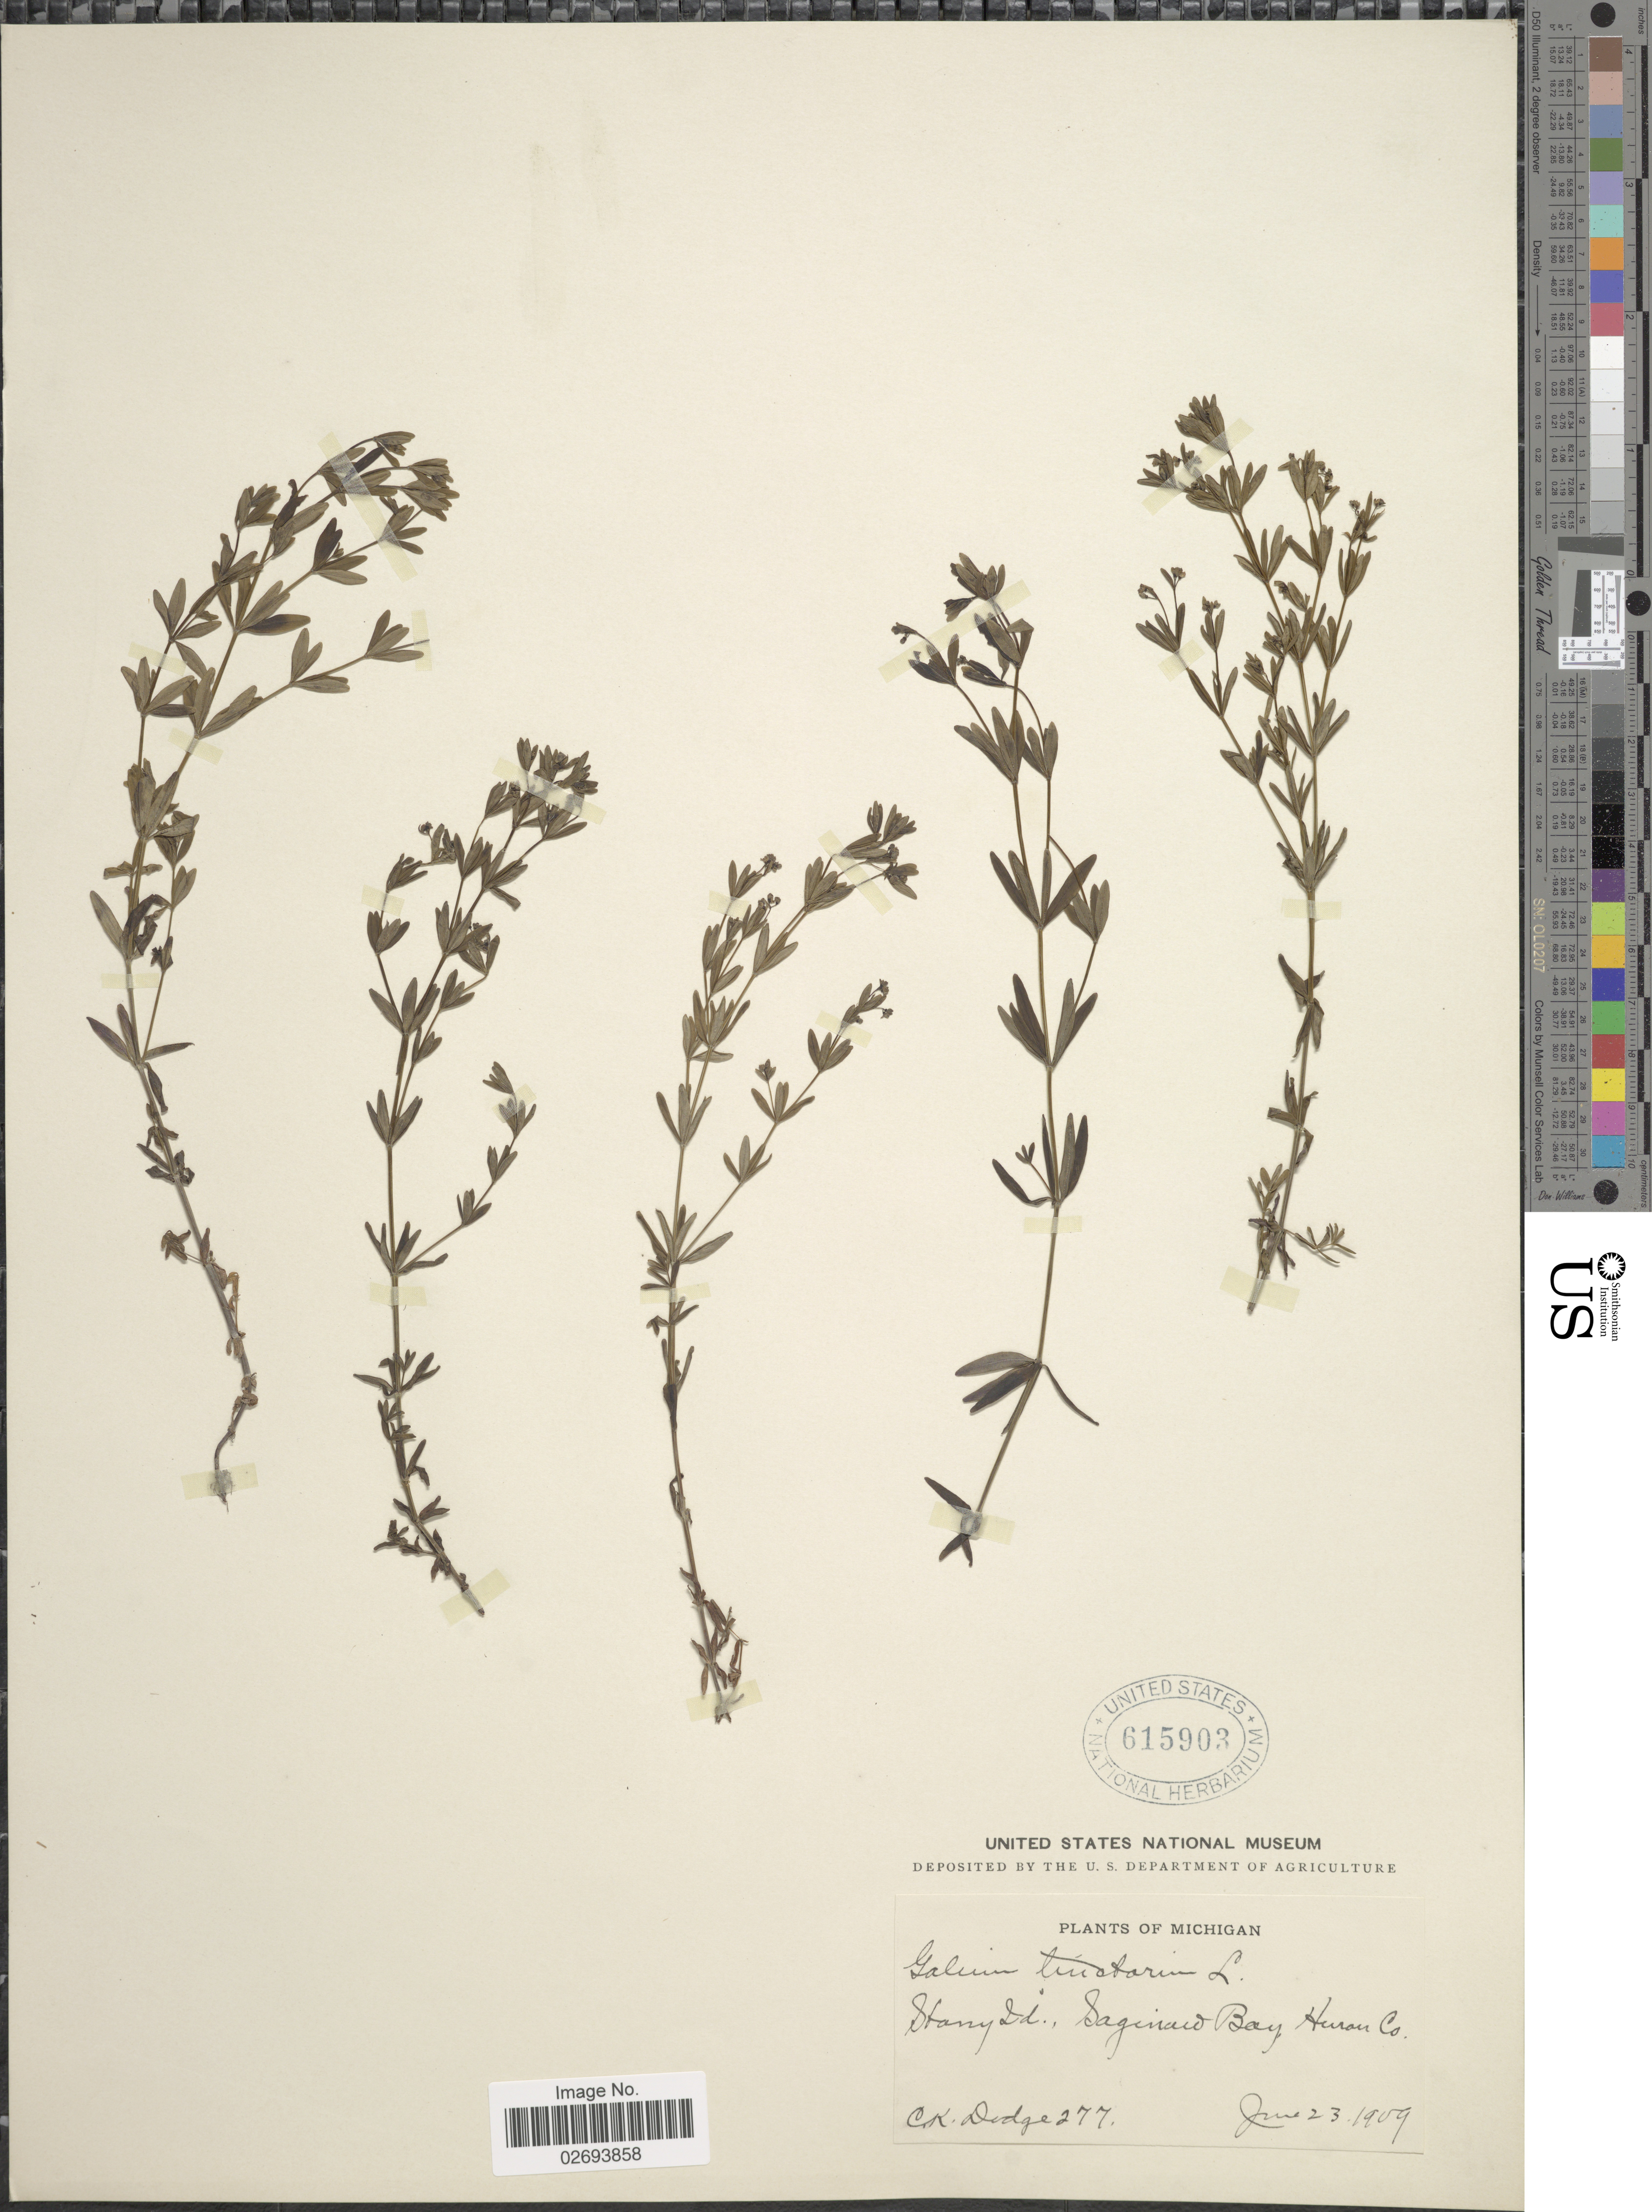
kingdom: Plantae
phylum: Tracheophyta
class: Magnoliopsida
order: Gentianales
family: Rubiaceae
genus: Galium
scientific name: Galium tinctorium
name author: (L.) Scop.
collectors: C. Dodge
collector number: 277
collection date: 1909-06-23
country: United States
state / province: Michigan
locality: Stony Ld., Saginaco Bay, Huran Co.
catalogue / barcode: US 615903